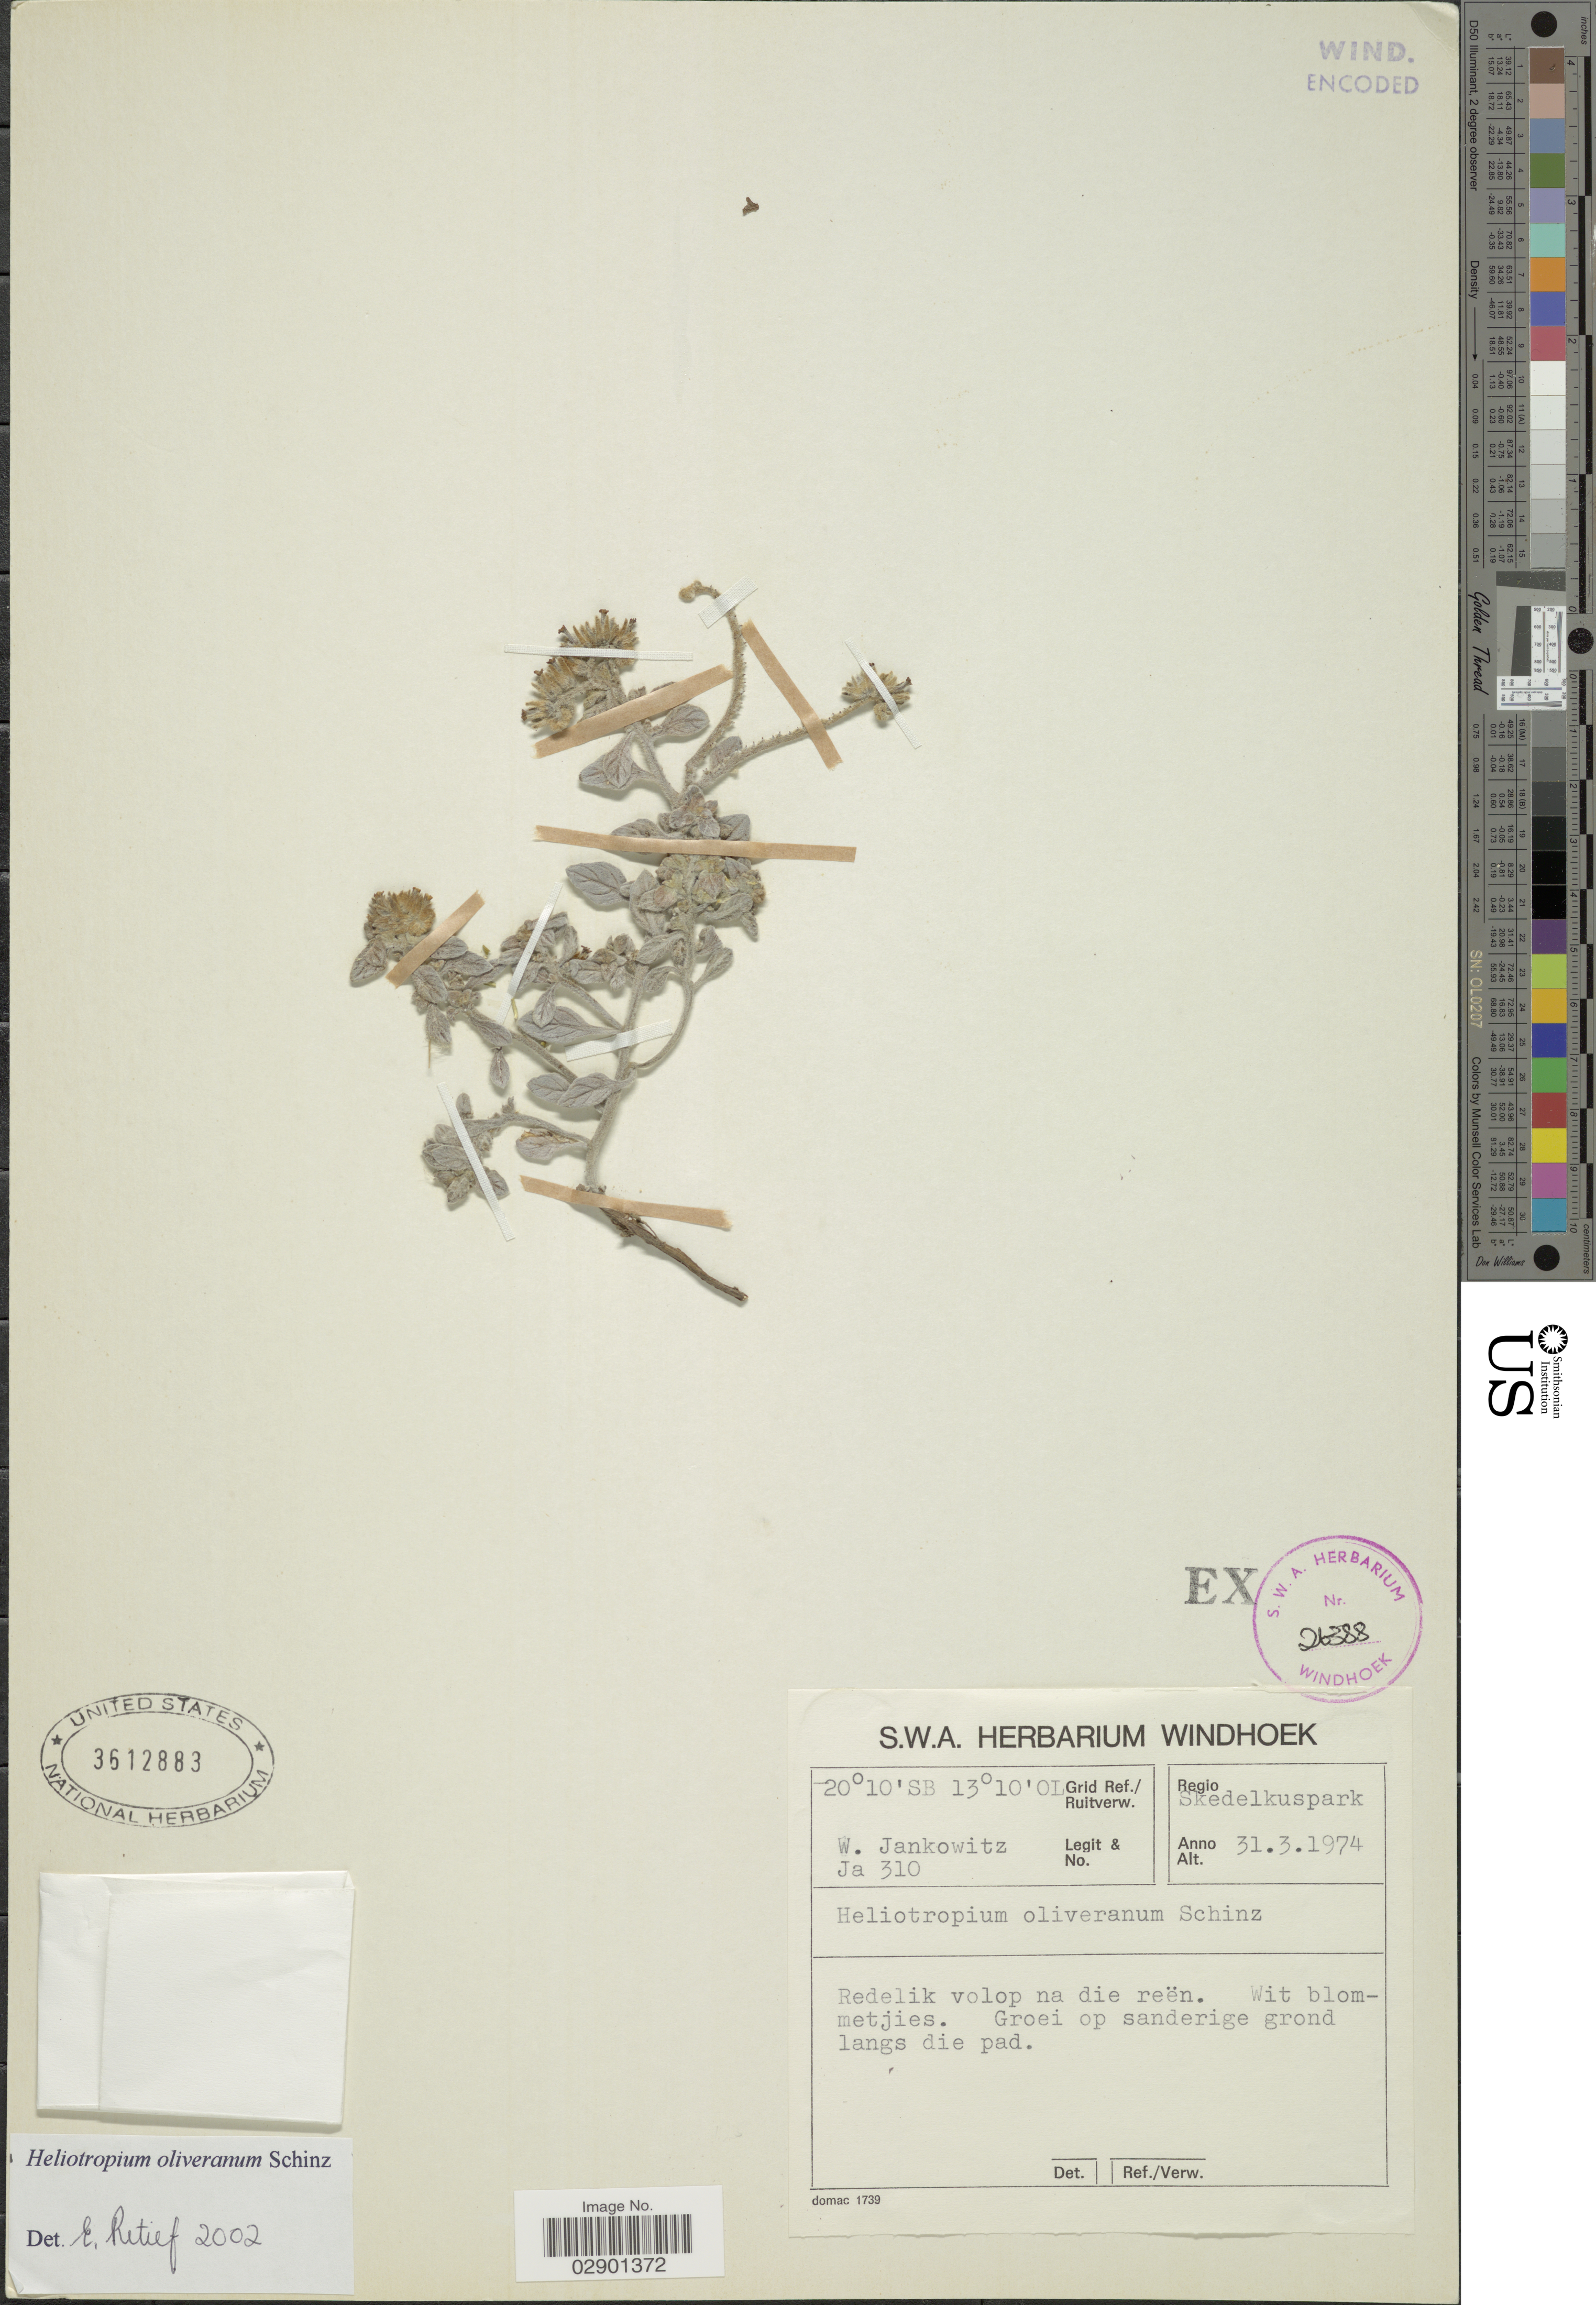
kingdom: Plantae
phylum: Tracheophyta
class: Magnoliopsida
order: Boraginales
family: Heliotropiaceae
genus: Heliotropium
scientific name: Heliotropium oliveranum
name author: Schinz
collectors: W. Jankowitz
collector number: Ja 310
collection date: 1974-03-31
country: Namibia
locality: Regio Skedelkuspark.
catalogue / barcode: US 3612883